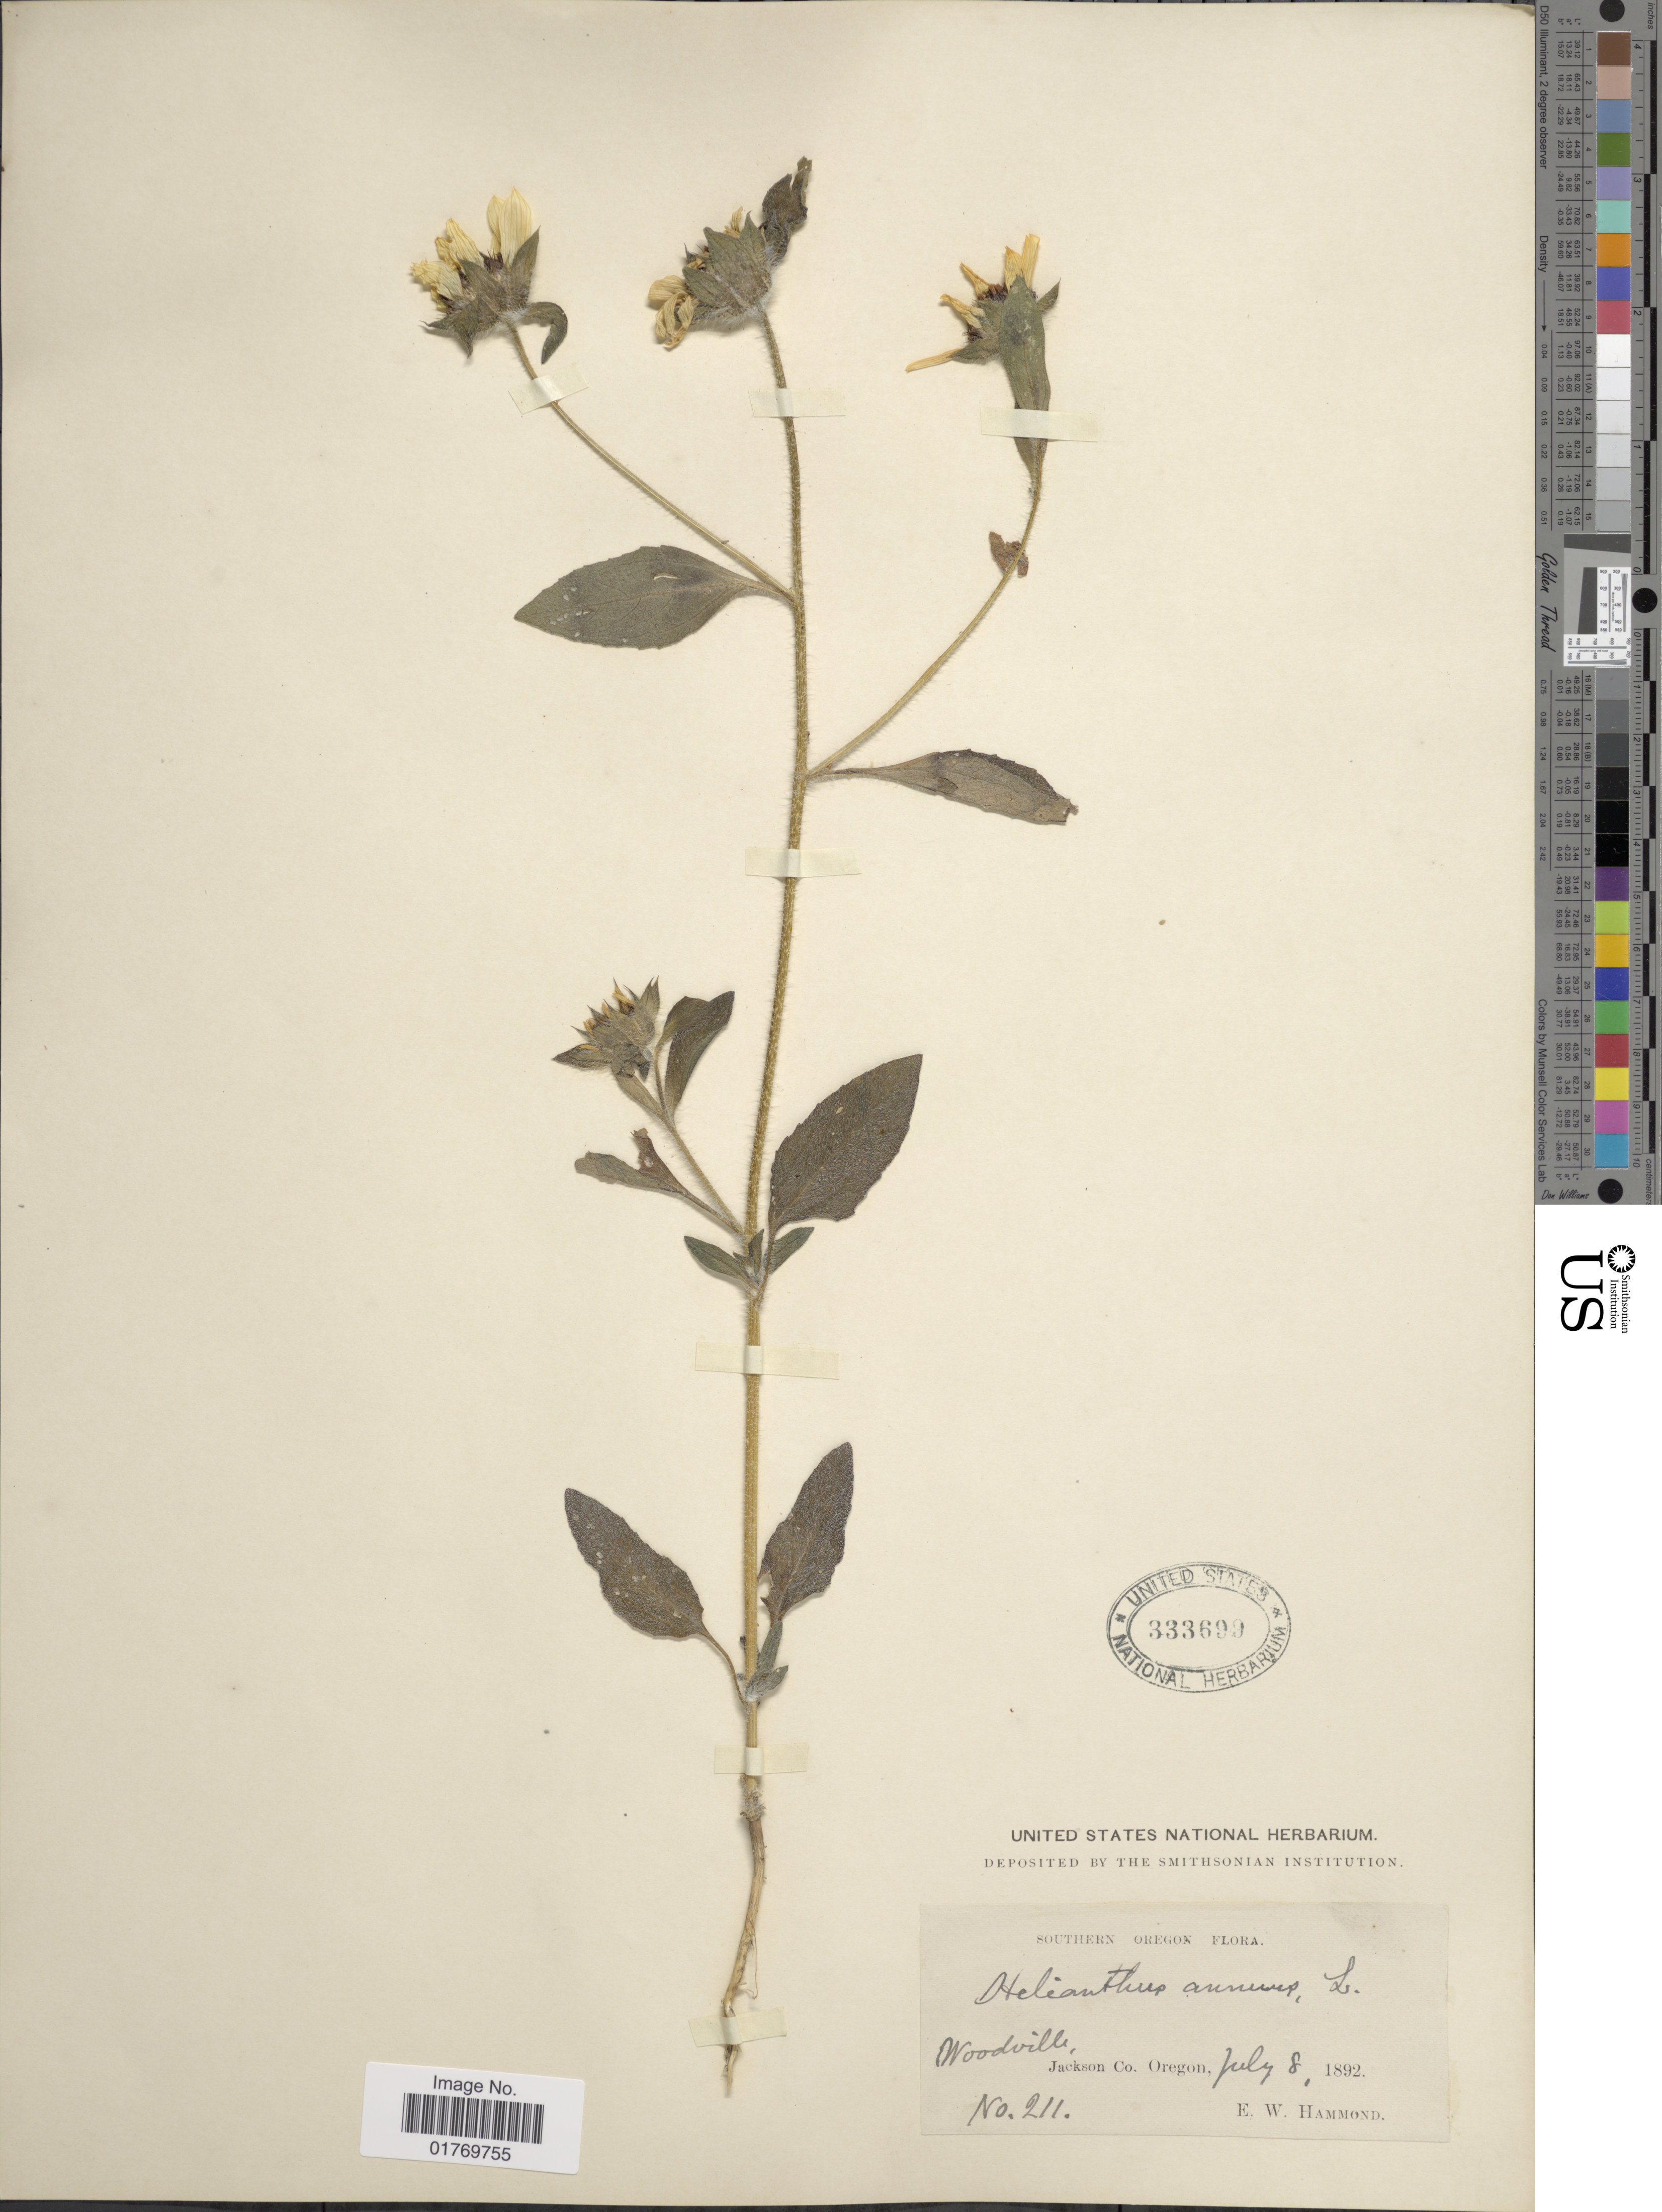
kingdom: Plantae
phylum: Tracheophyta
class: Magnoliopsida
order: Asterales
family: Asteraceae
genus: Helianthus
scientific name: Helianthus annuus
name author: L.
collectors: E. Hammond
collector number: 211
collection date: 1892-07-08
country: United States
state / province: Oregon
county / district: Jackson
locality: Southern Oregon, Woodville, Jackson Co., Oregon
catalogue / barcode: US 333699